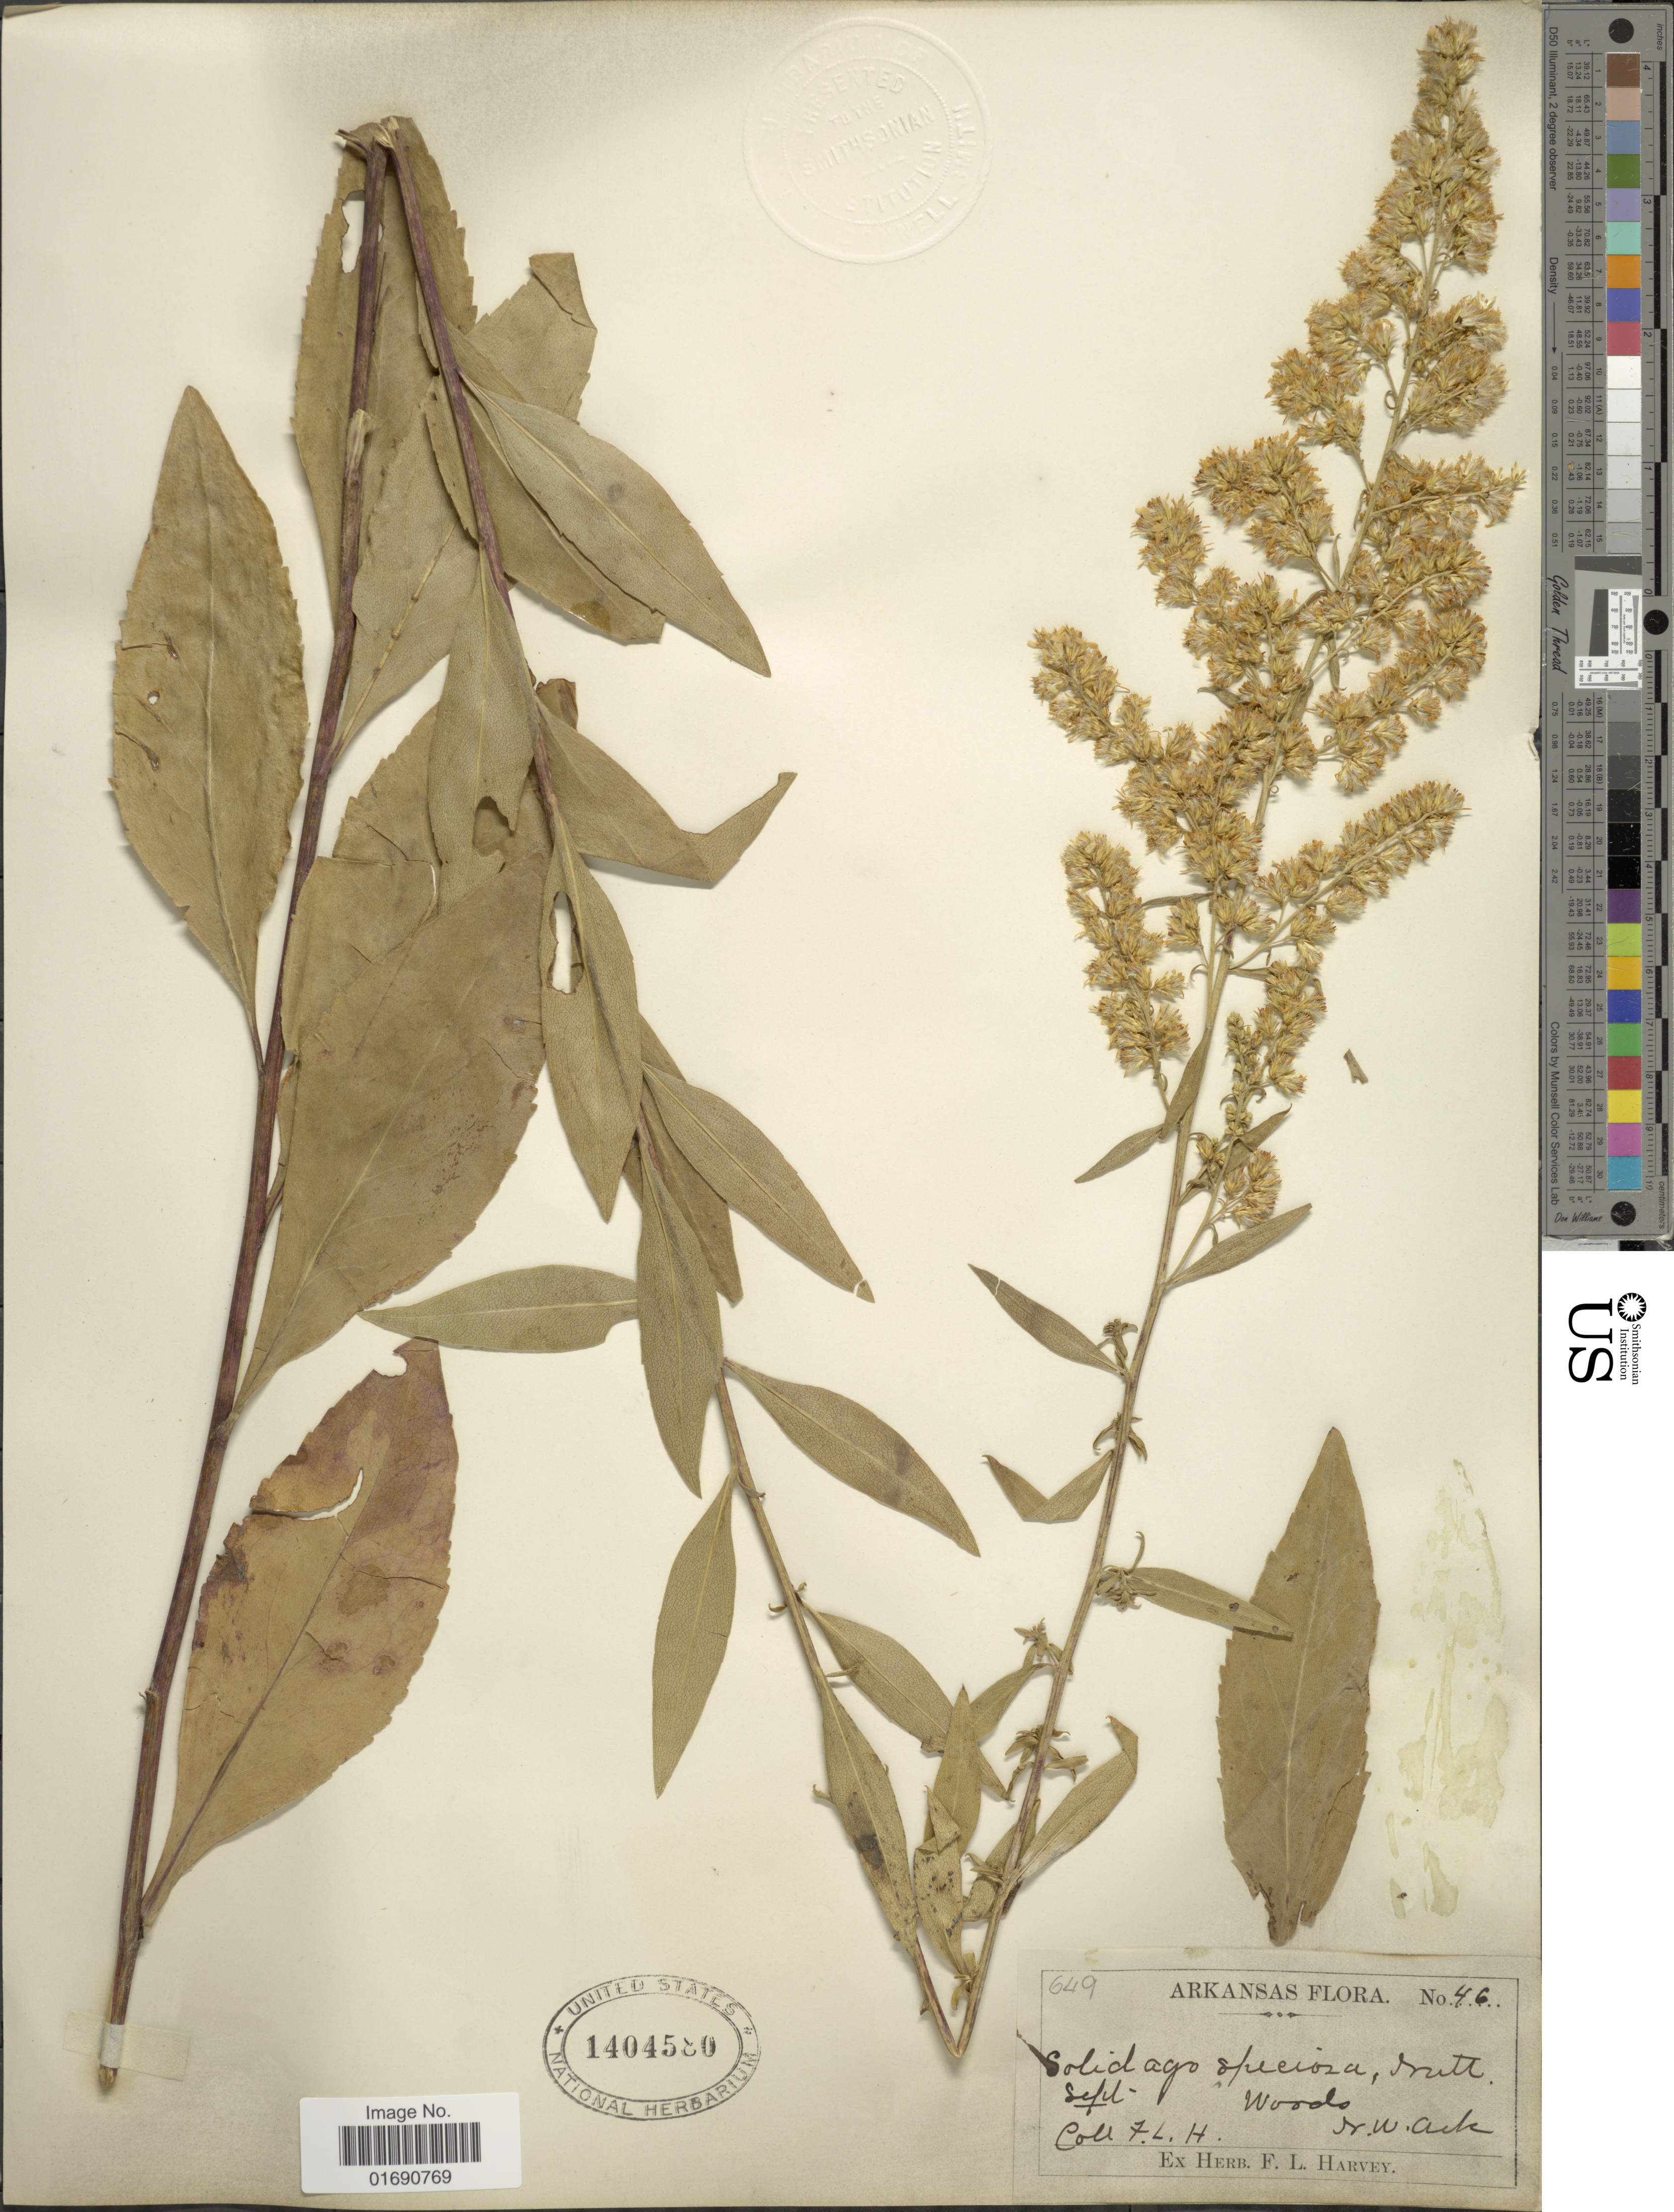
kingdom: Plantae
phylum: Tracheophyta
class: Magnoliopsida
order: Asterales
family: Asteraceae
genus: Solidago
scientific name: Solidago speciosa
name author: Nutt.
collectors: F. L. Harvey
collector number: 46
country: United States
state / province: Arkansas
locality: Woods, N.W. Ark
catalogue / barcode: US 1404580